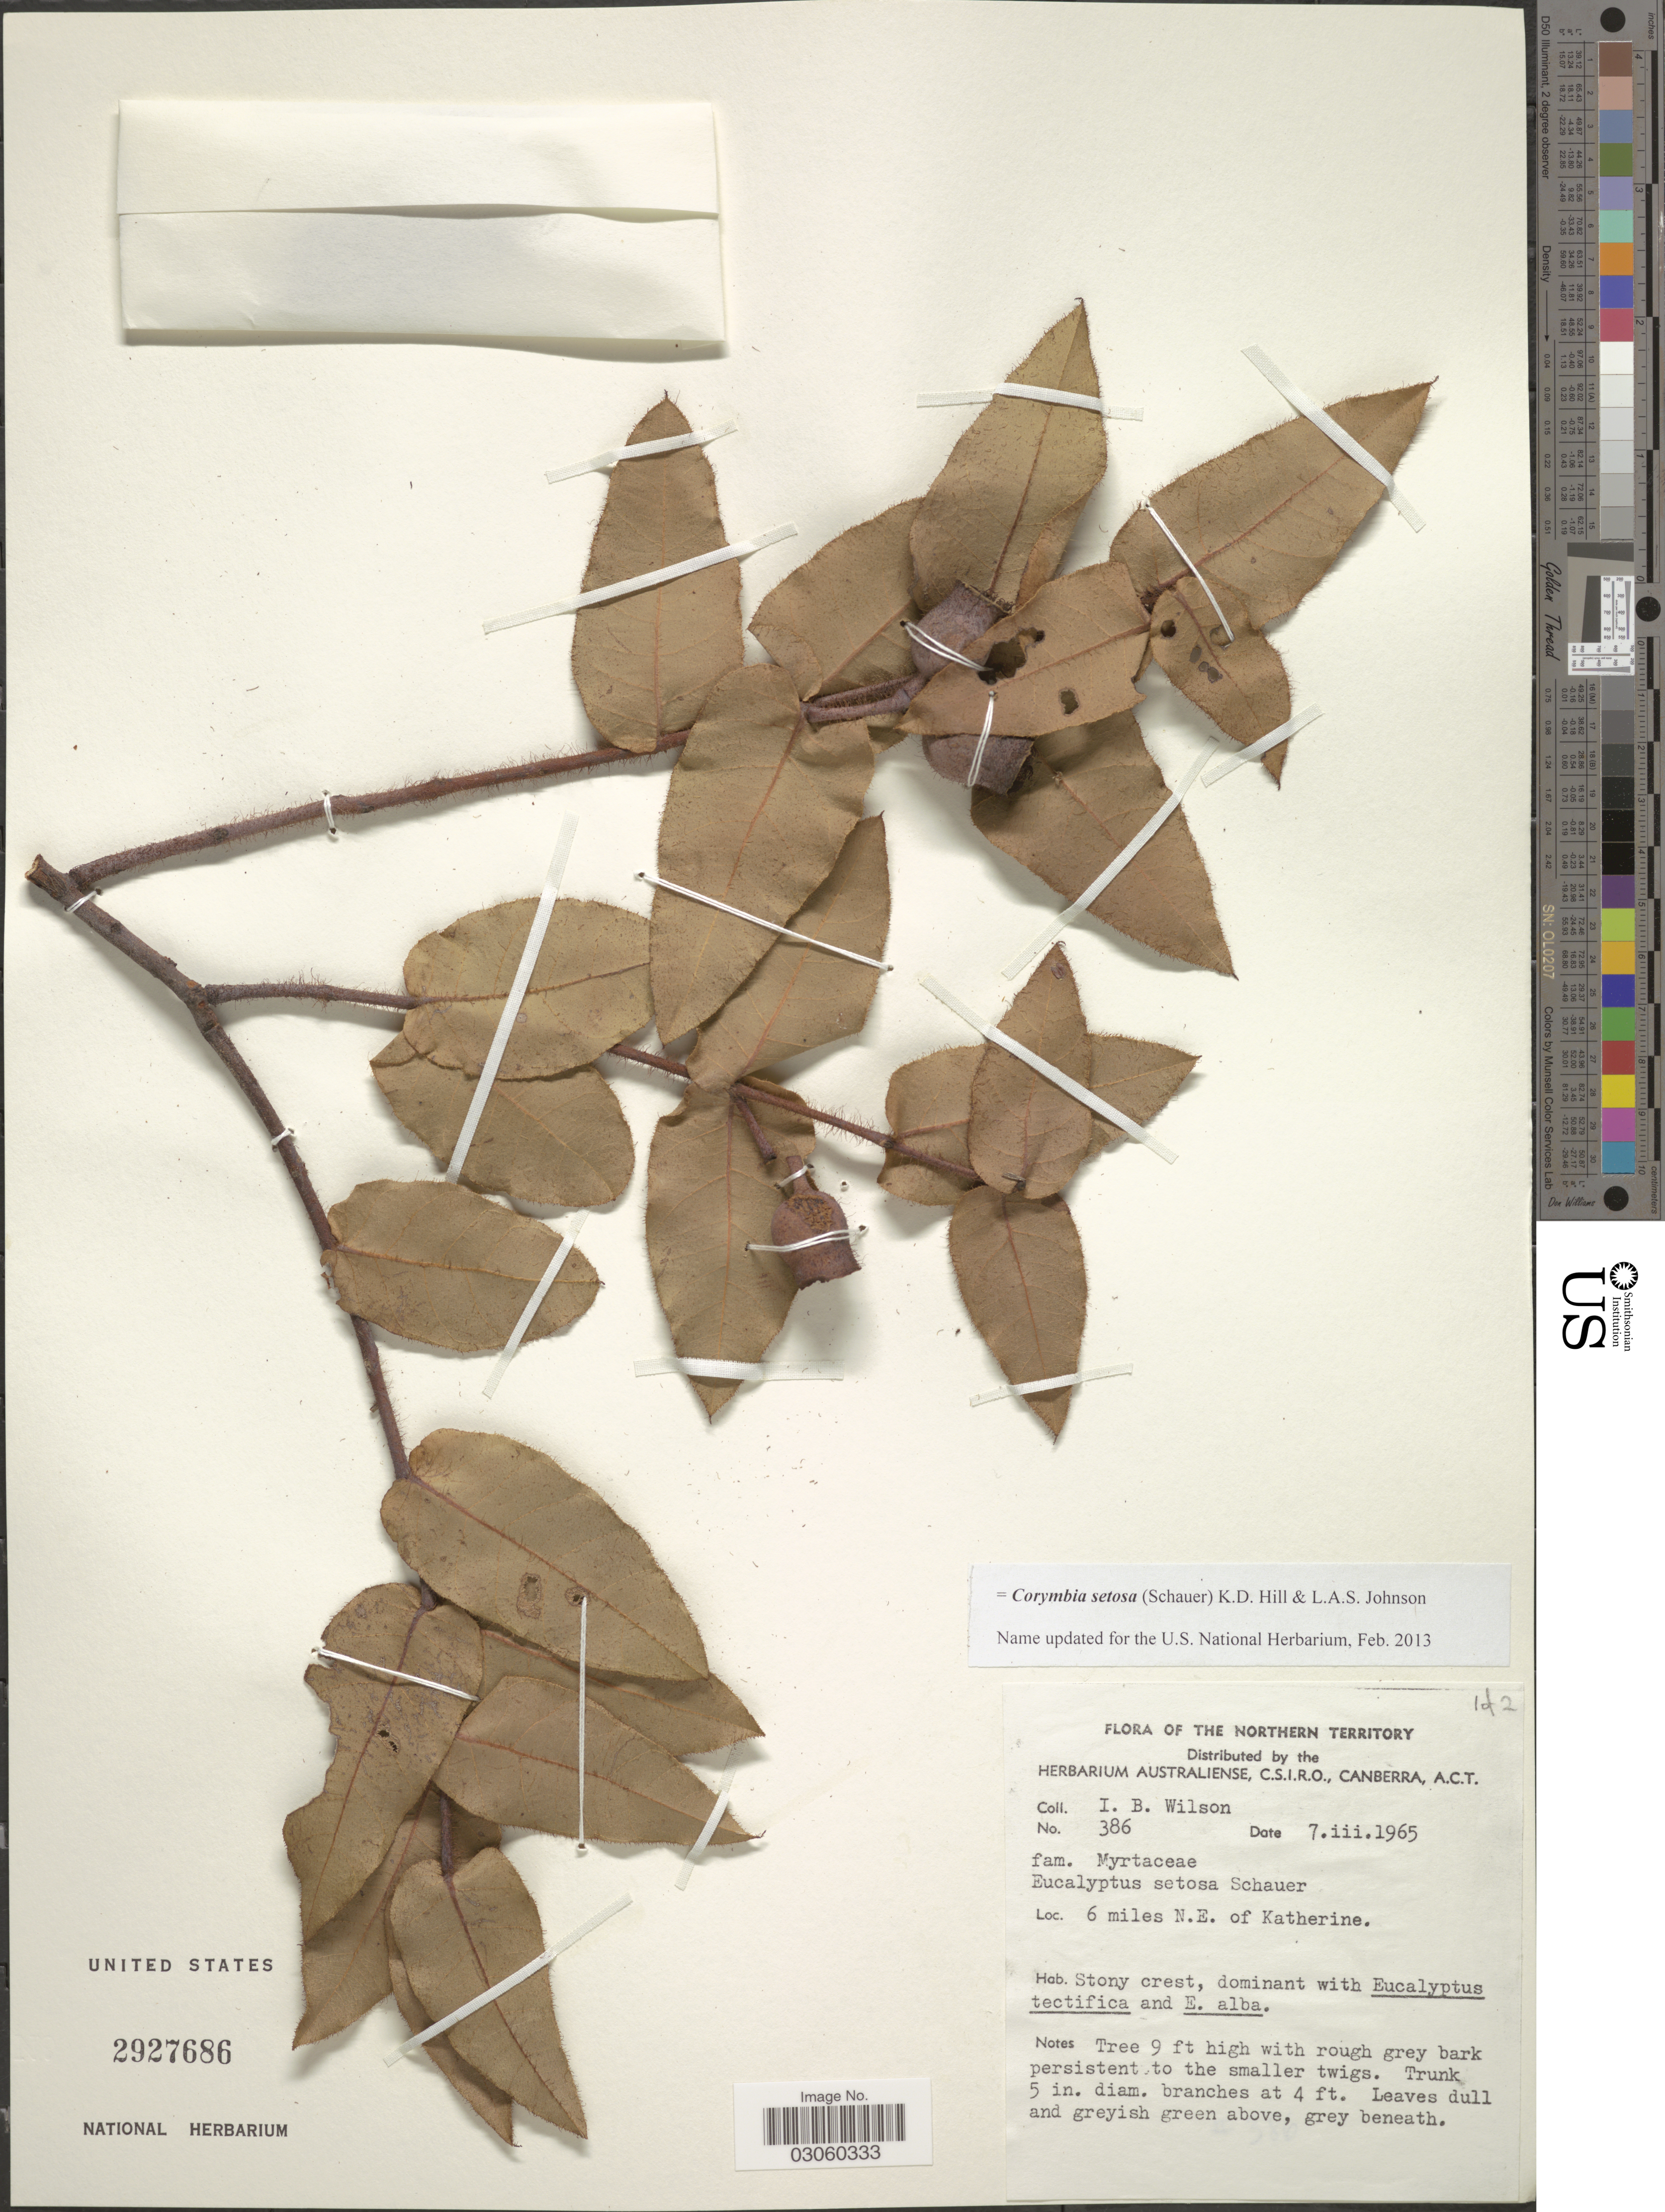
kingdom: Plantae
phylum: Tracheophyta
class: Magnoliopsida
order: Myrtales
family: Myrtaceae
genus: Corymbia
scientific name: Corymbia setosa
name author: (Schauer) K.D. Hill & L.A.S. Johnson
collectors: I. B. Wilson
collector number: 386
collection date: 1965-03-07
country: Australia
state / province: Northern Territory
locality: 6 miles N.E. of Katherine.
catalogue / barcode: US 2927686